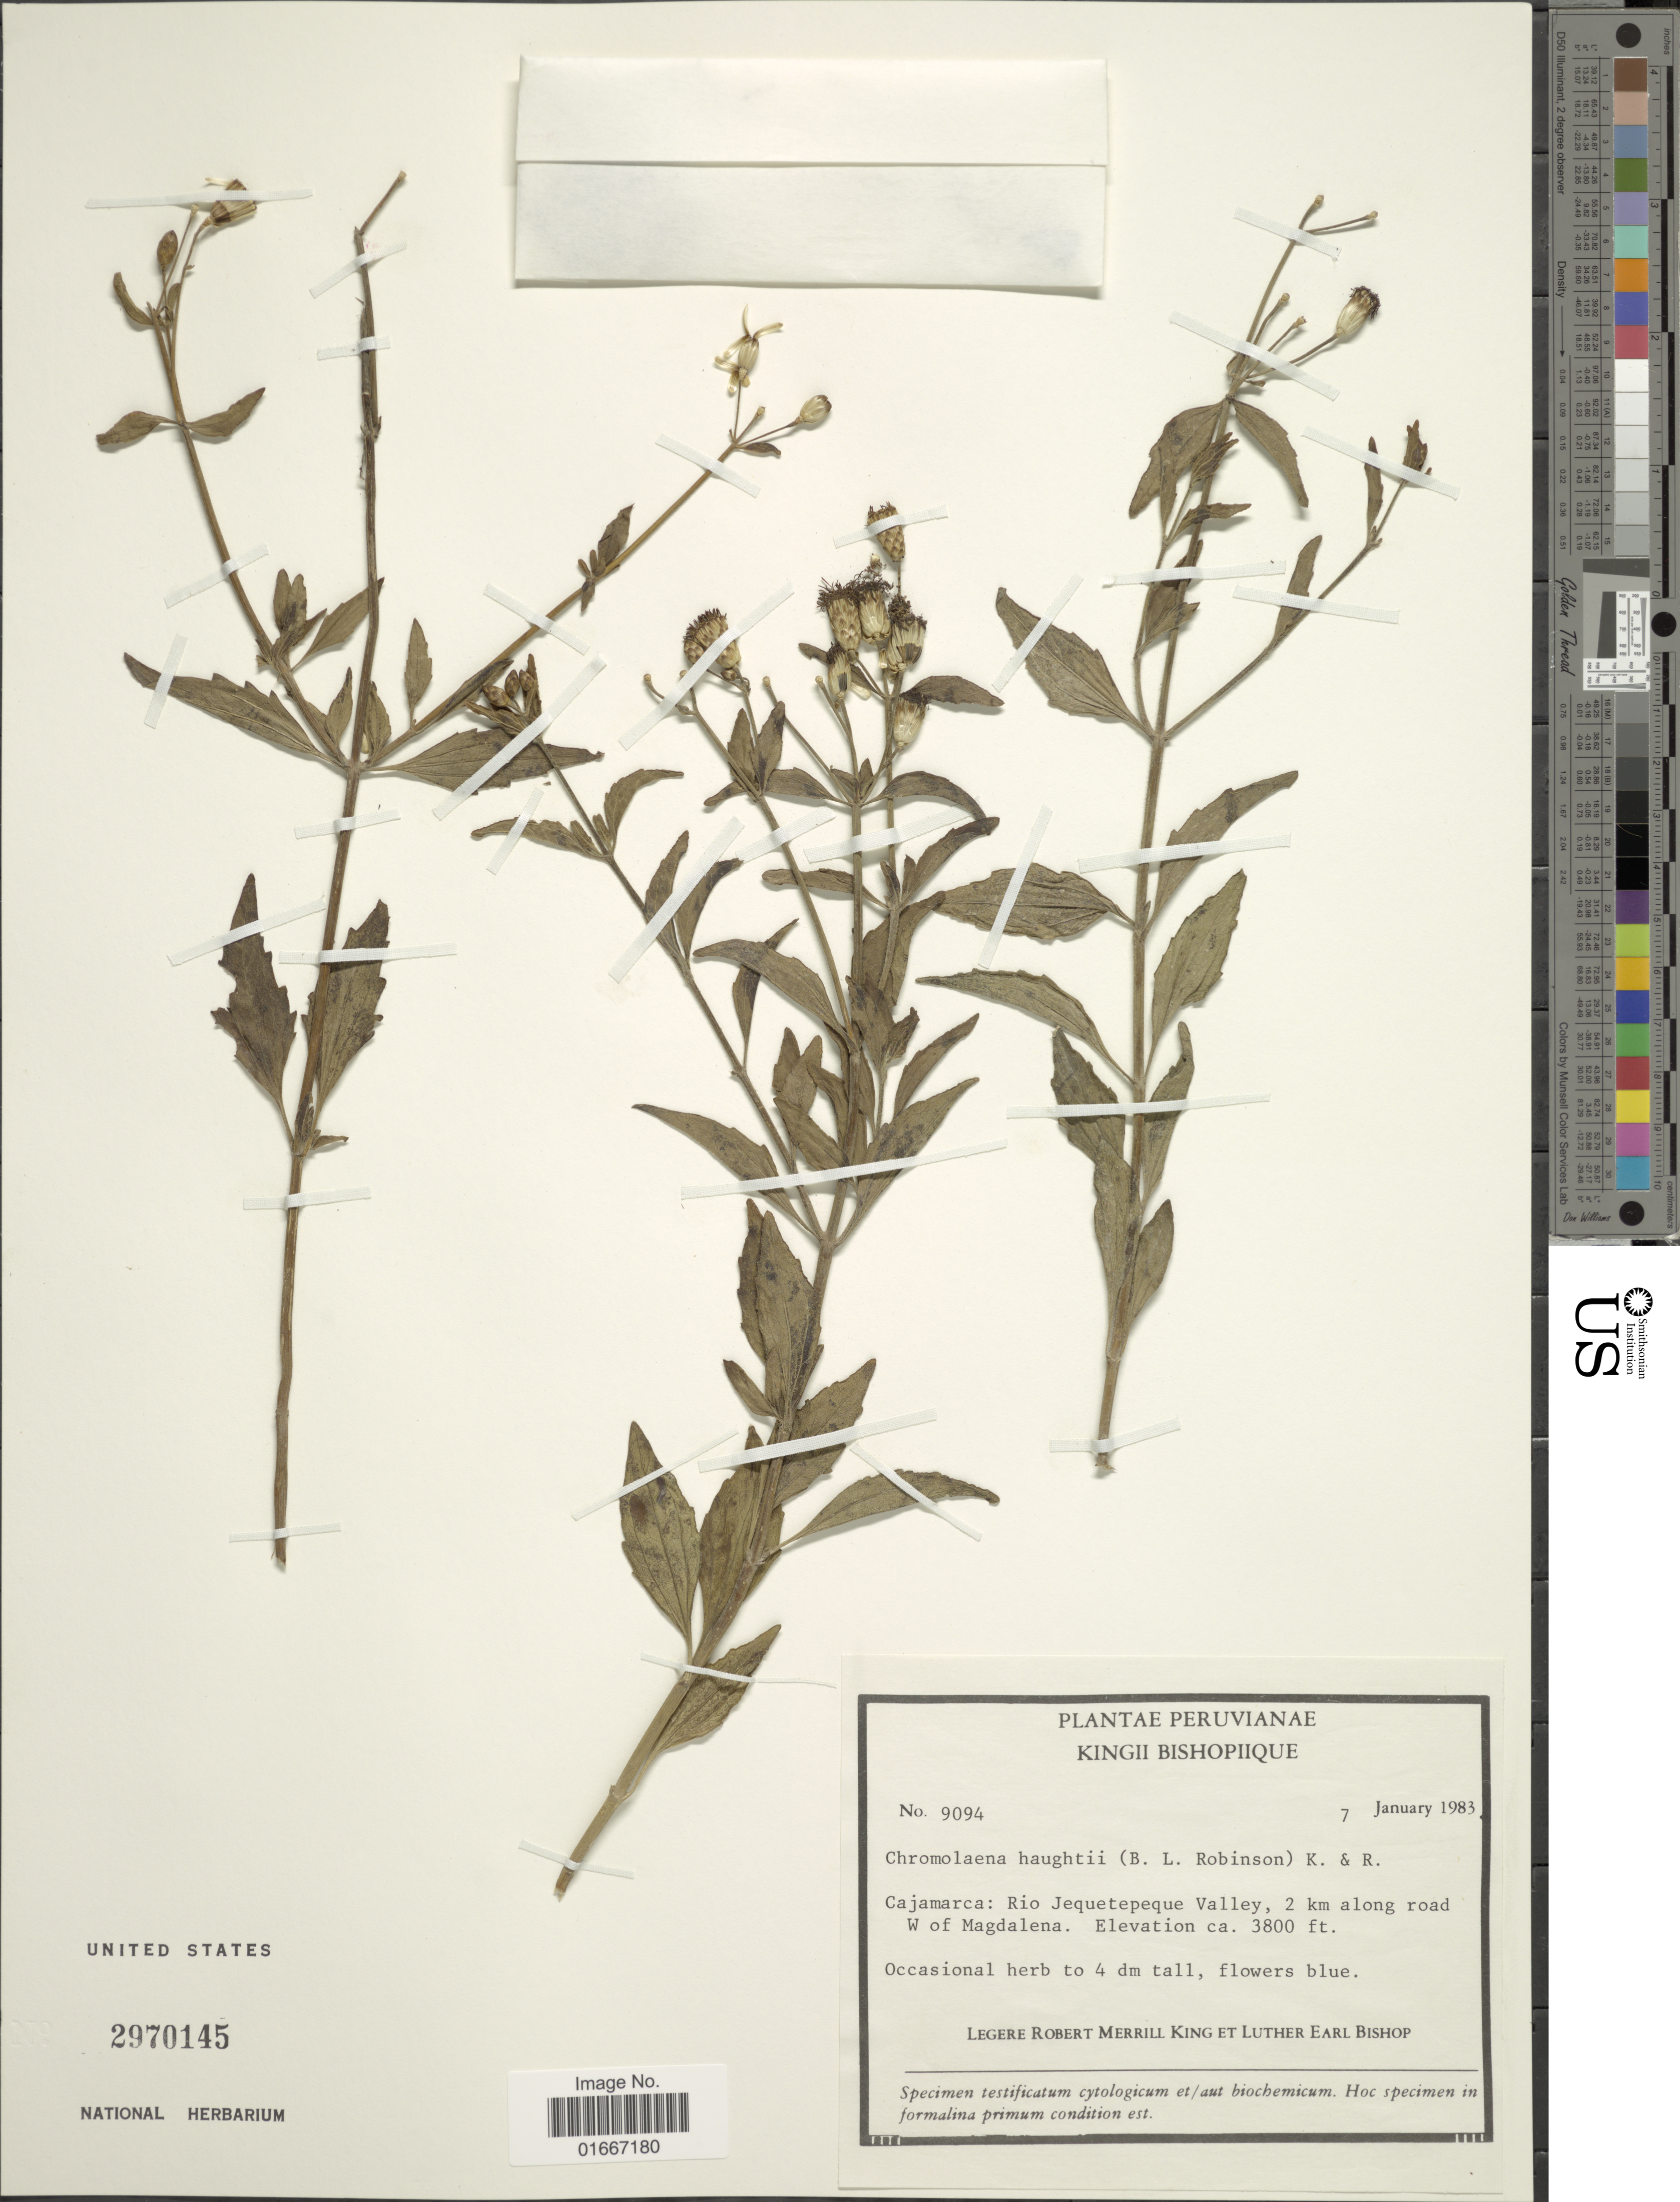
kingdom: Plantae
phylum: Tracheophyta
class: Magnoliopsida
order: Asterales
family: Asteraceae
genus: Chromolaena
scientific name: Chromolaena serratuloides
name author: (Kunth) R.M. King & H. Rob.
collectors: R. M. King & L. E. Bishop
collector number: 9094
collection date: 1983-01-07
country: Peru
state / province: Cajamarca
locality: Rio Jequetepque Valley, 2 km along road W of Magdalena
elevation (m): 1158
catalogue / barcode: US 2970145